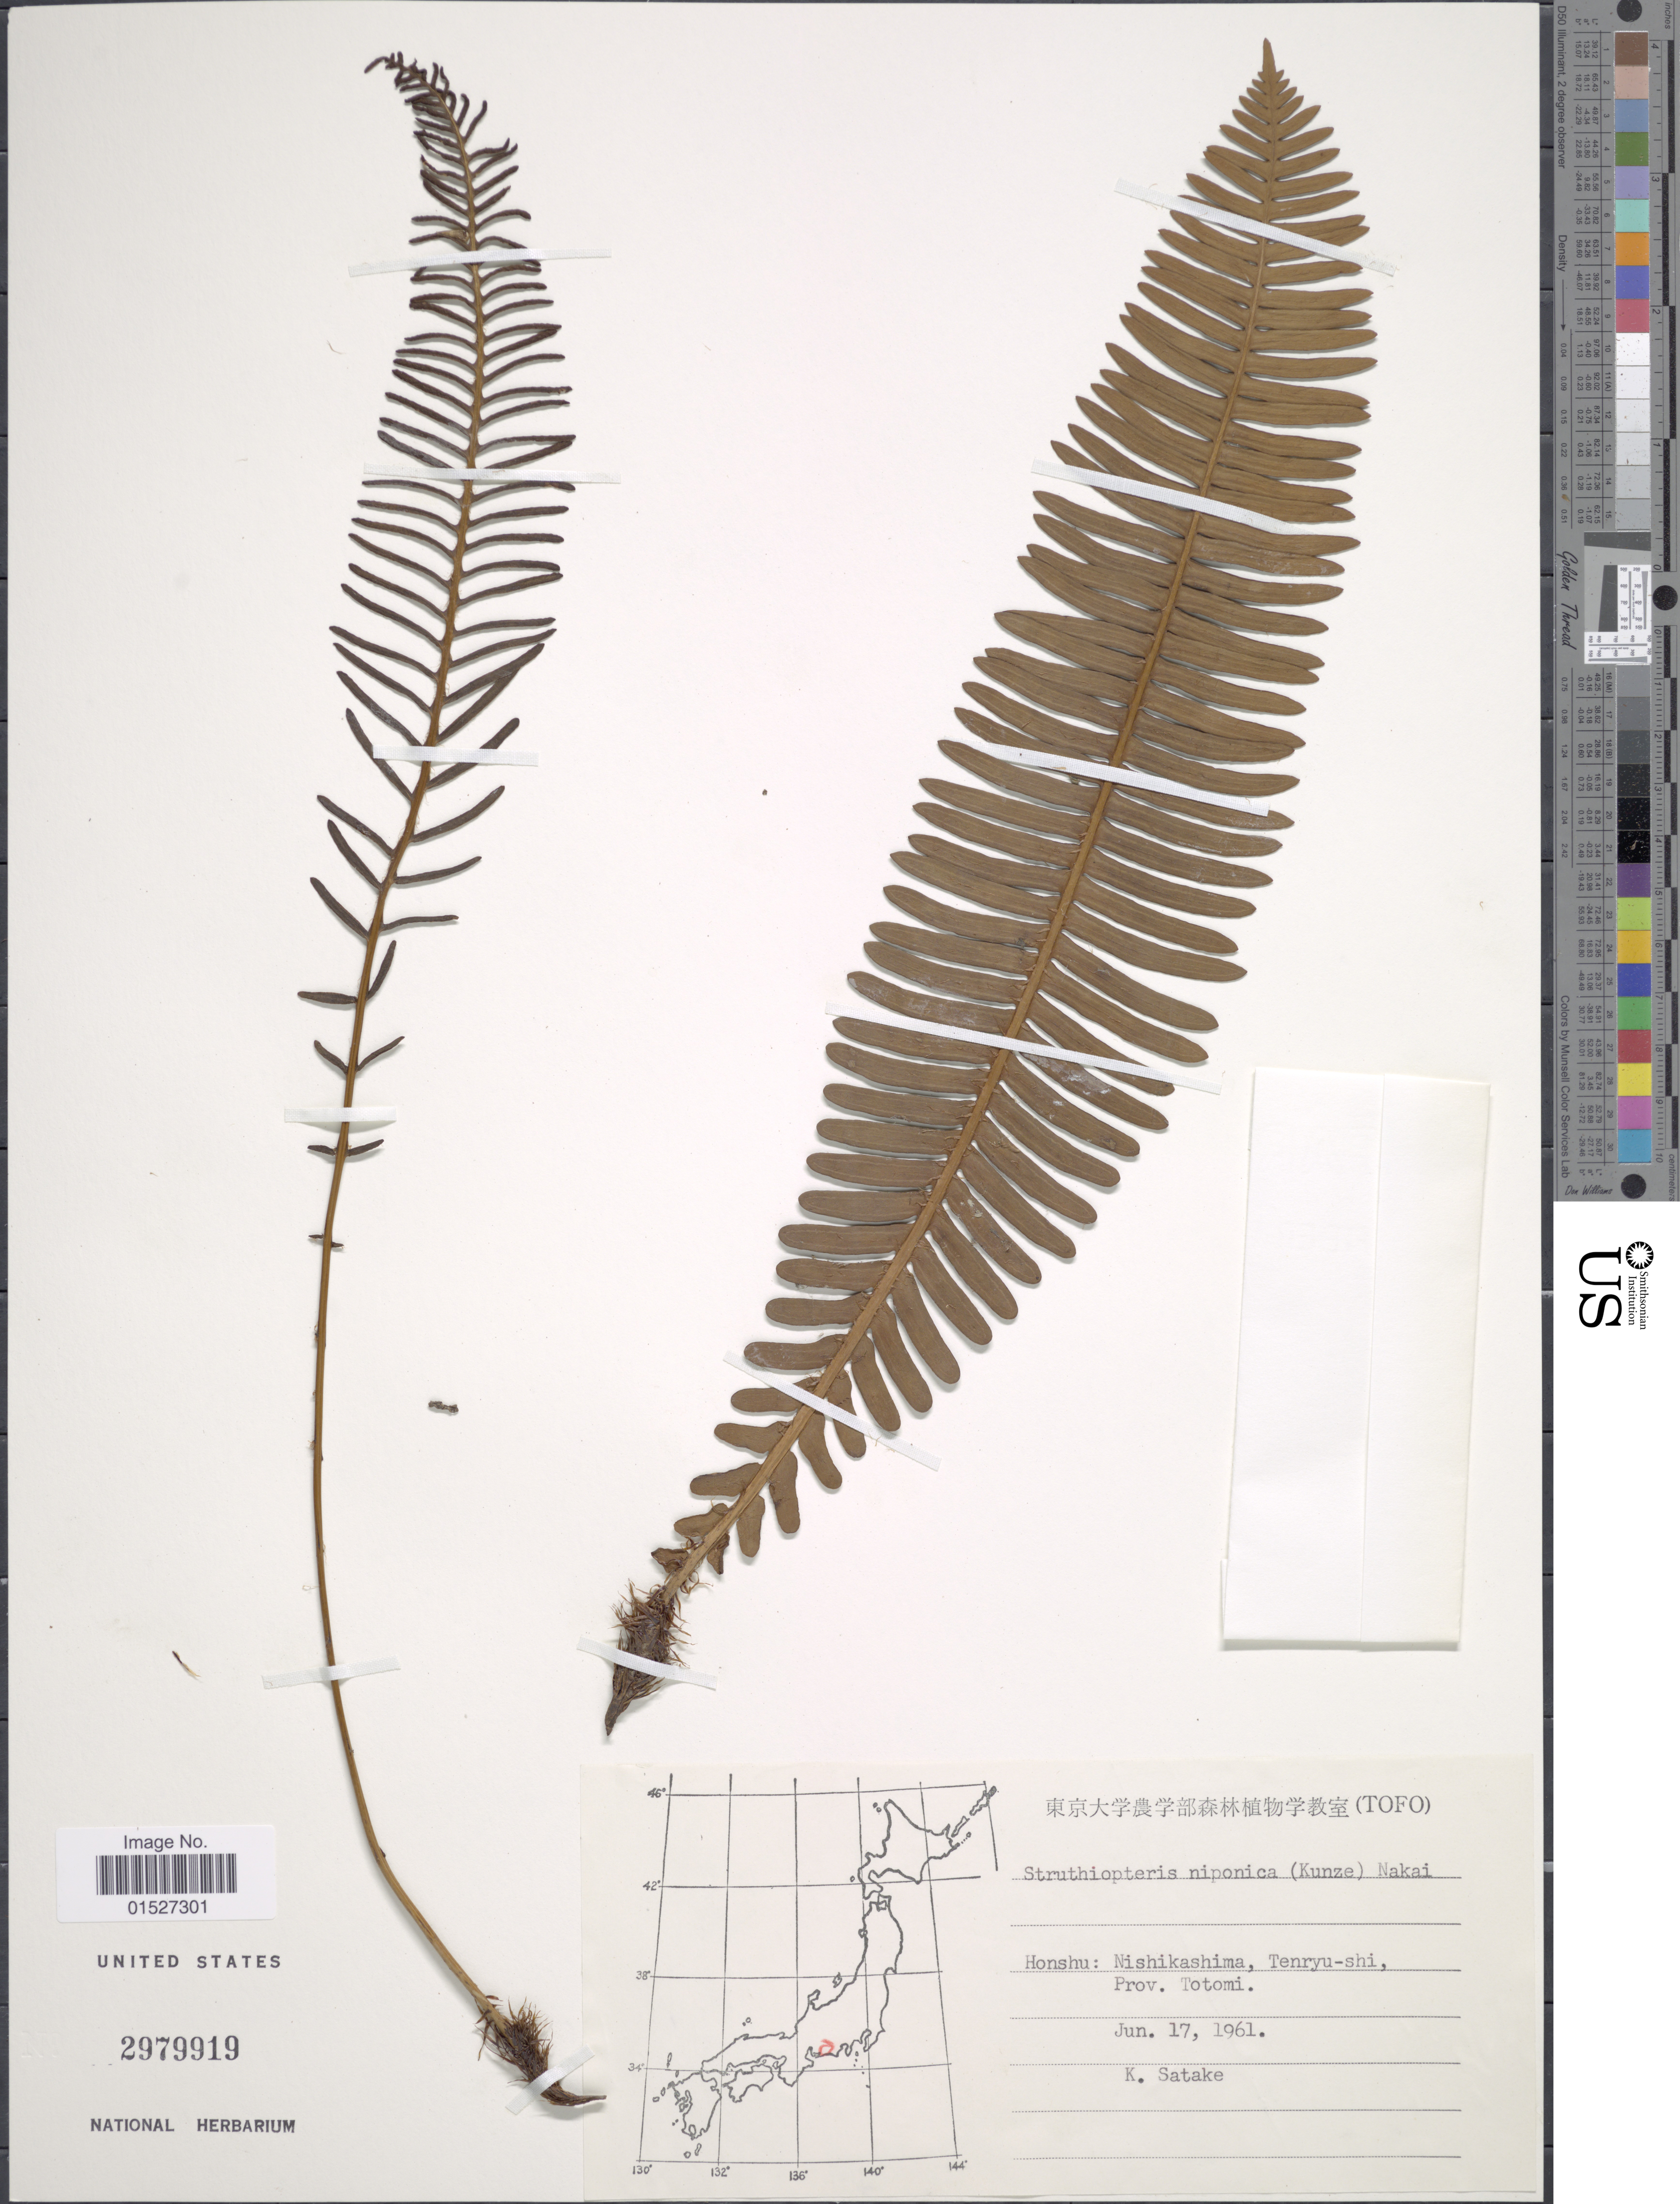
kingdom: Plantae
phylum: Tracheophyta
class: Polypodiopsida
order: Polypodiales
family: Blechnaceae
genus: Blechnum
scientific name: Blechnum nipponicum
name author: (Kunze) Makino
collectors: K. Satake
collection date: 1961-06-17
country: Japan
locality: Honshu: Nishikashima, Tenryu-shi, Prov. Totomi.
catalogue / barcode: US 2979919